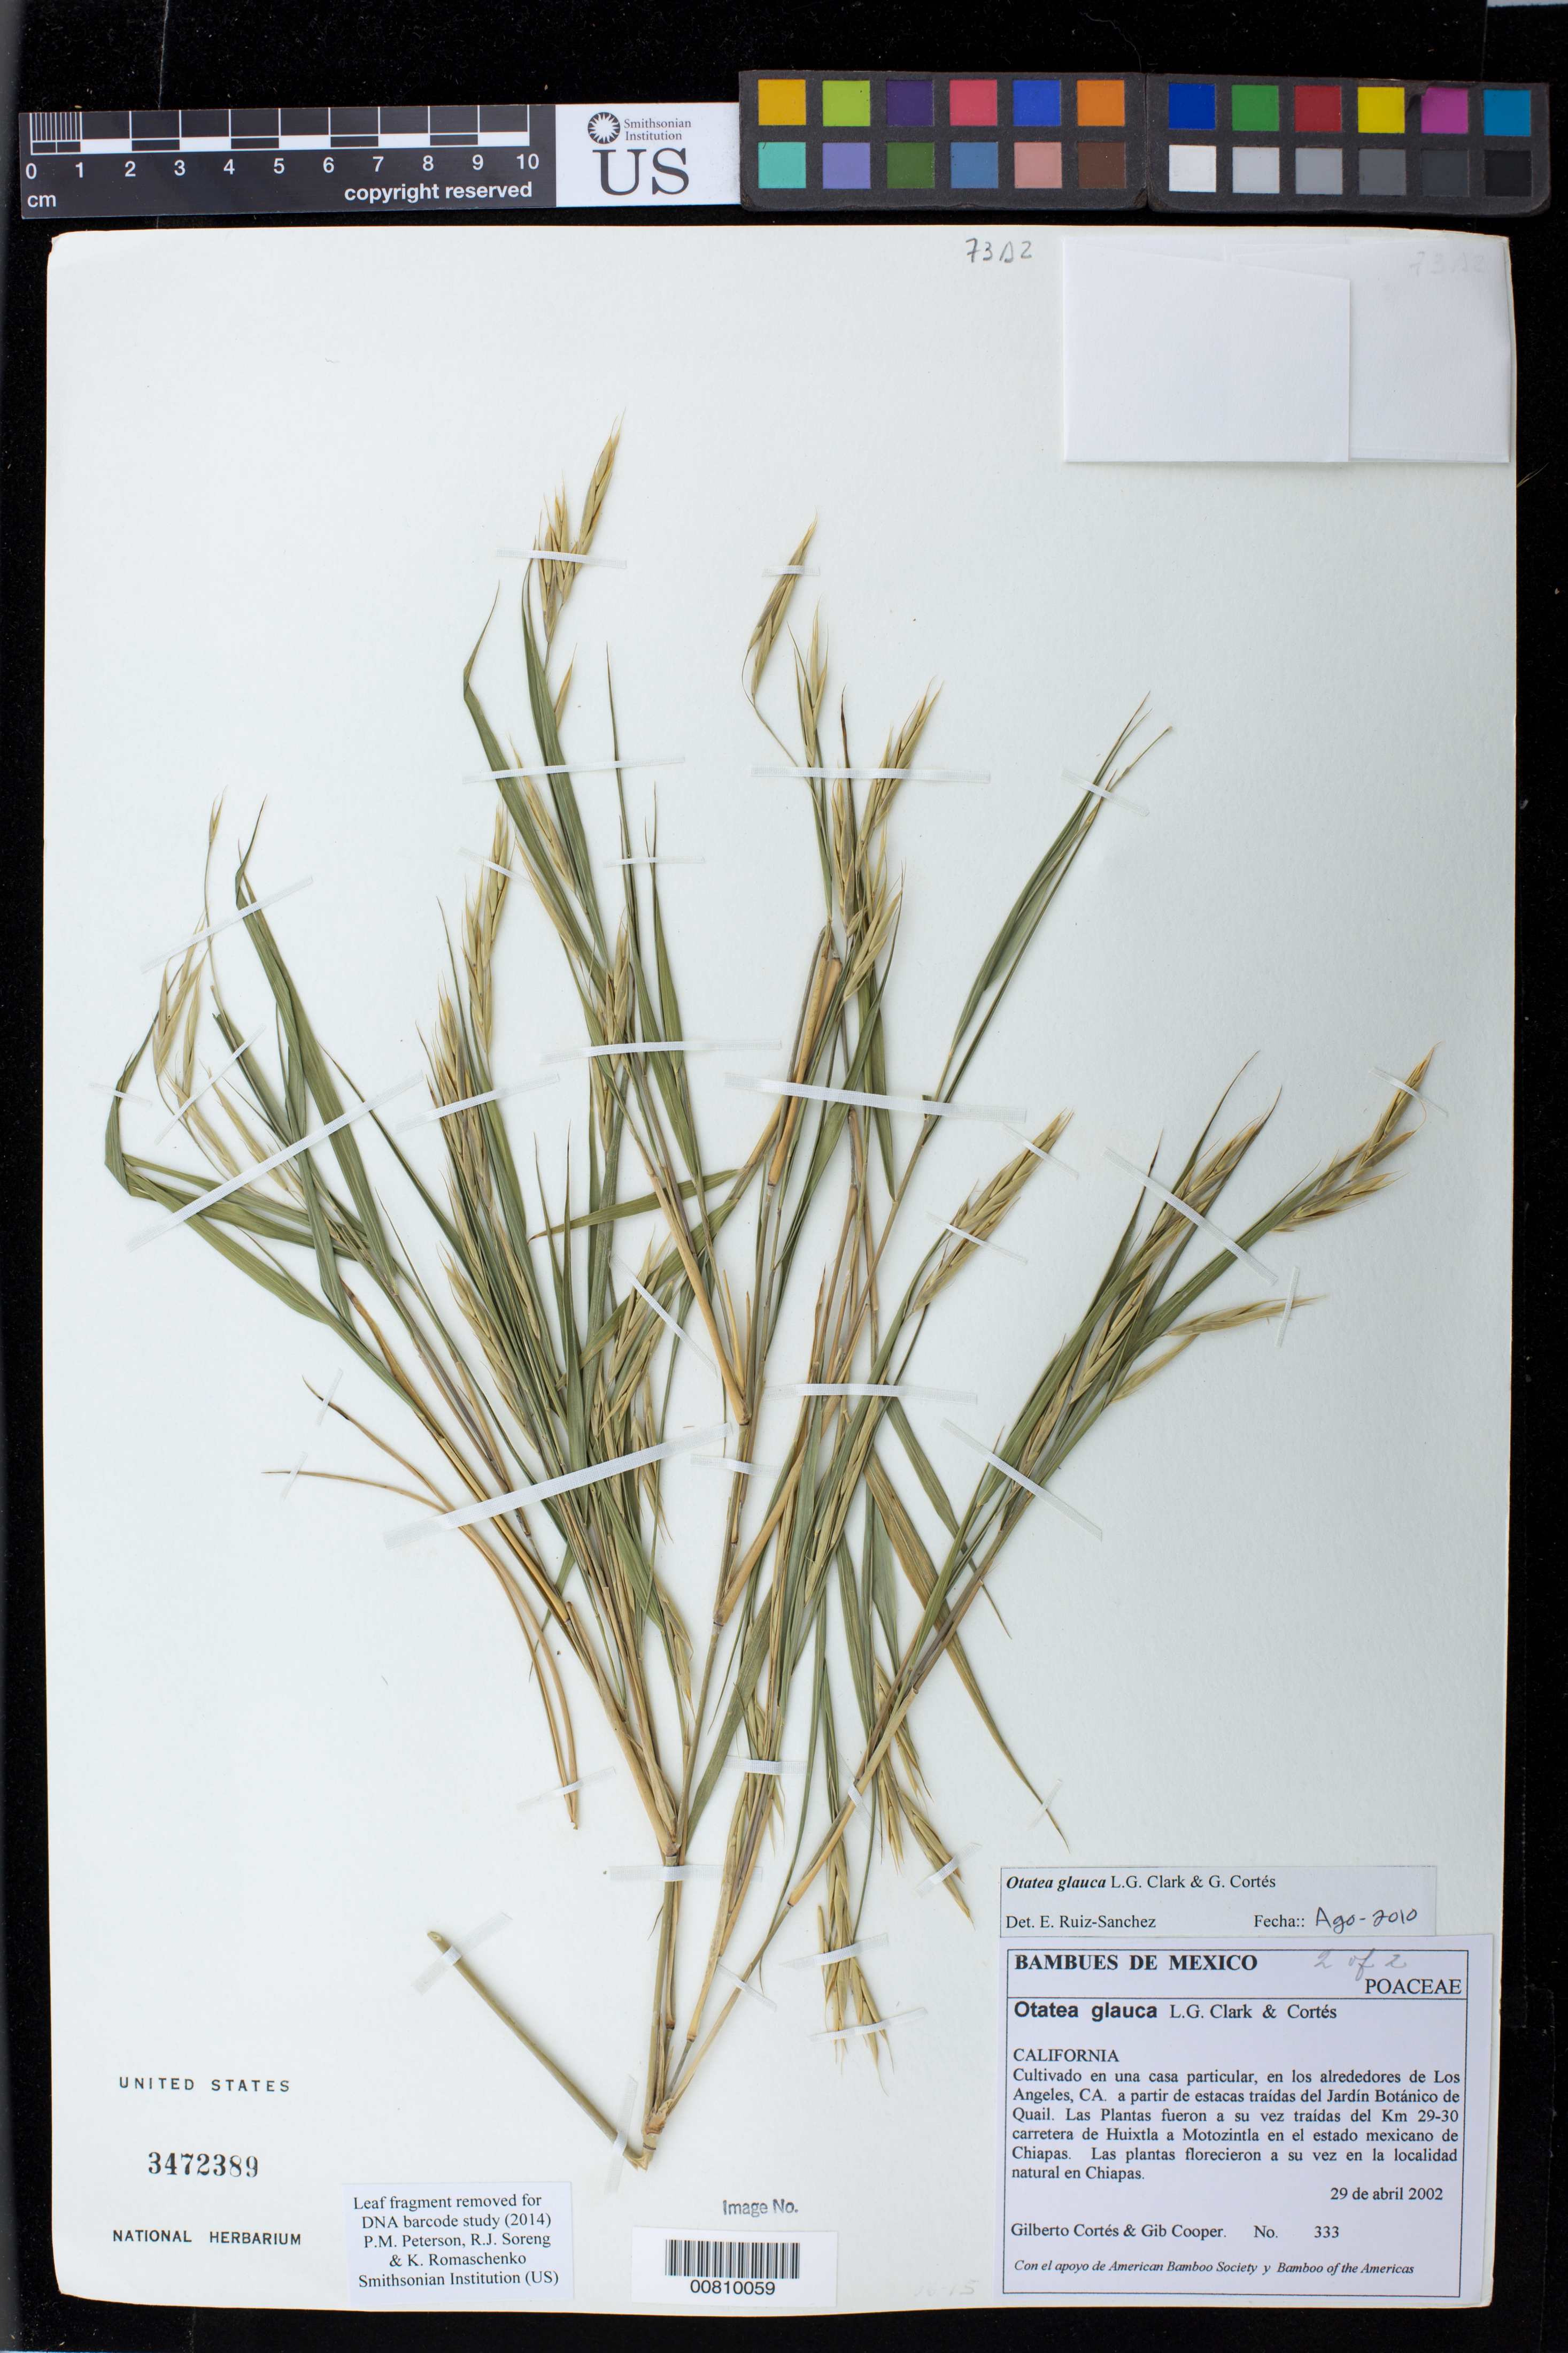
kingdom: Plantae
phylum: Tracheophyta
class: Liliopsida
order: Poales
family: Poaceae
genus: Otatea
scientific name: Otatea glauca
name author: L.G. Clark & G. Cortés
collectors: G. Cortés R. & G. Cooper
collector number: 333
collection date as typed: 29 Apr 2002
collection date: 2002-04-29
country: United States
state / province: California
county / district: Los Angeles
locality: Los Angeles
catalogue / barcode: US 3472389